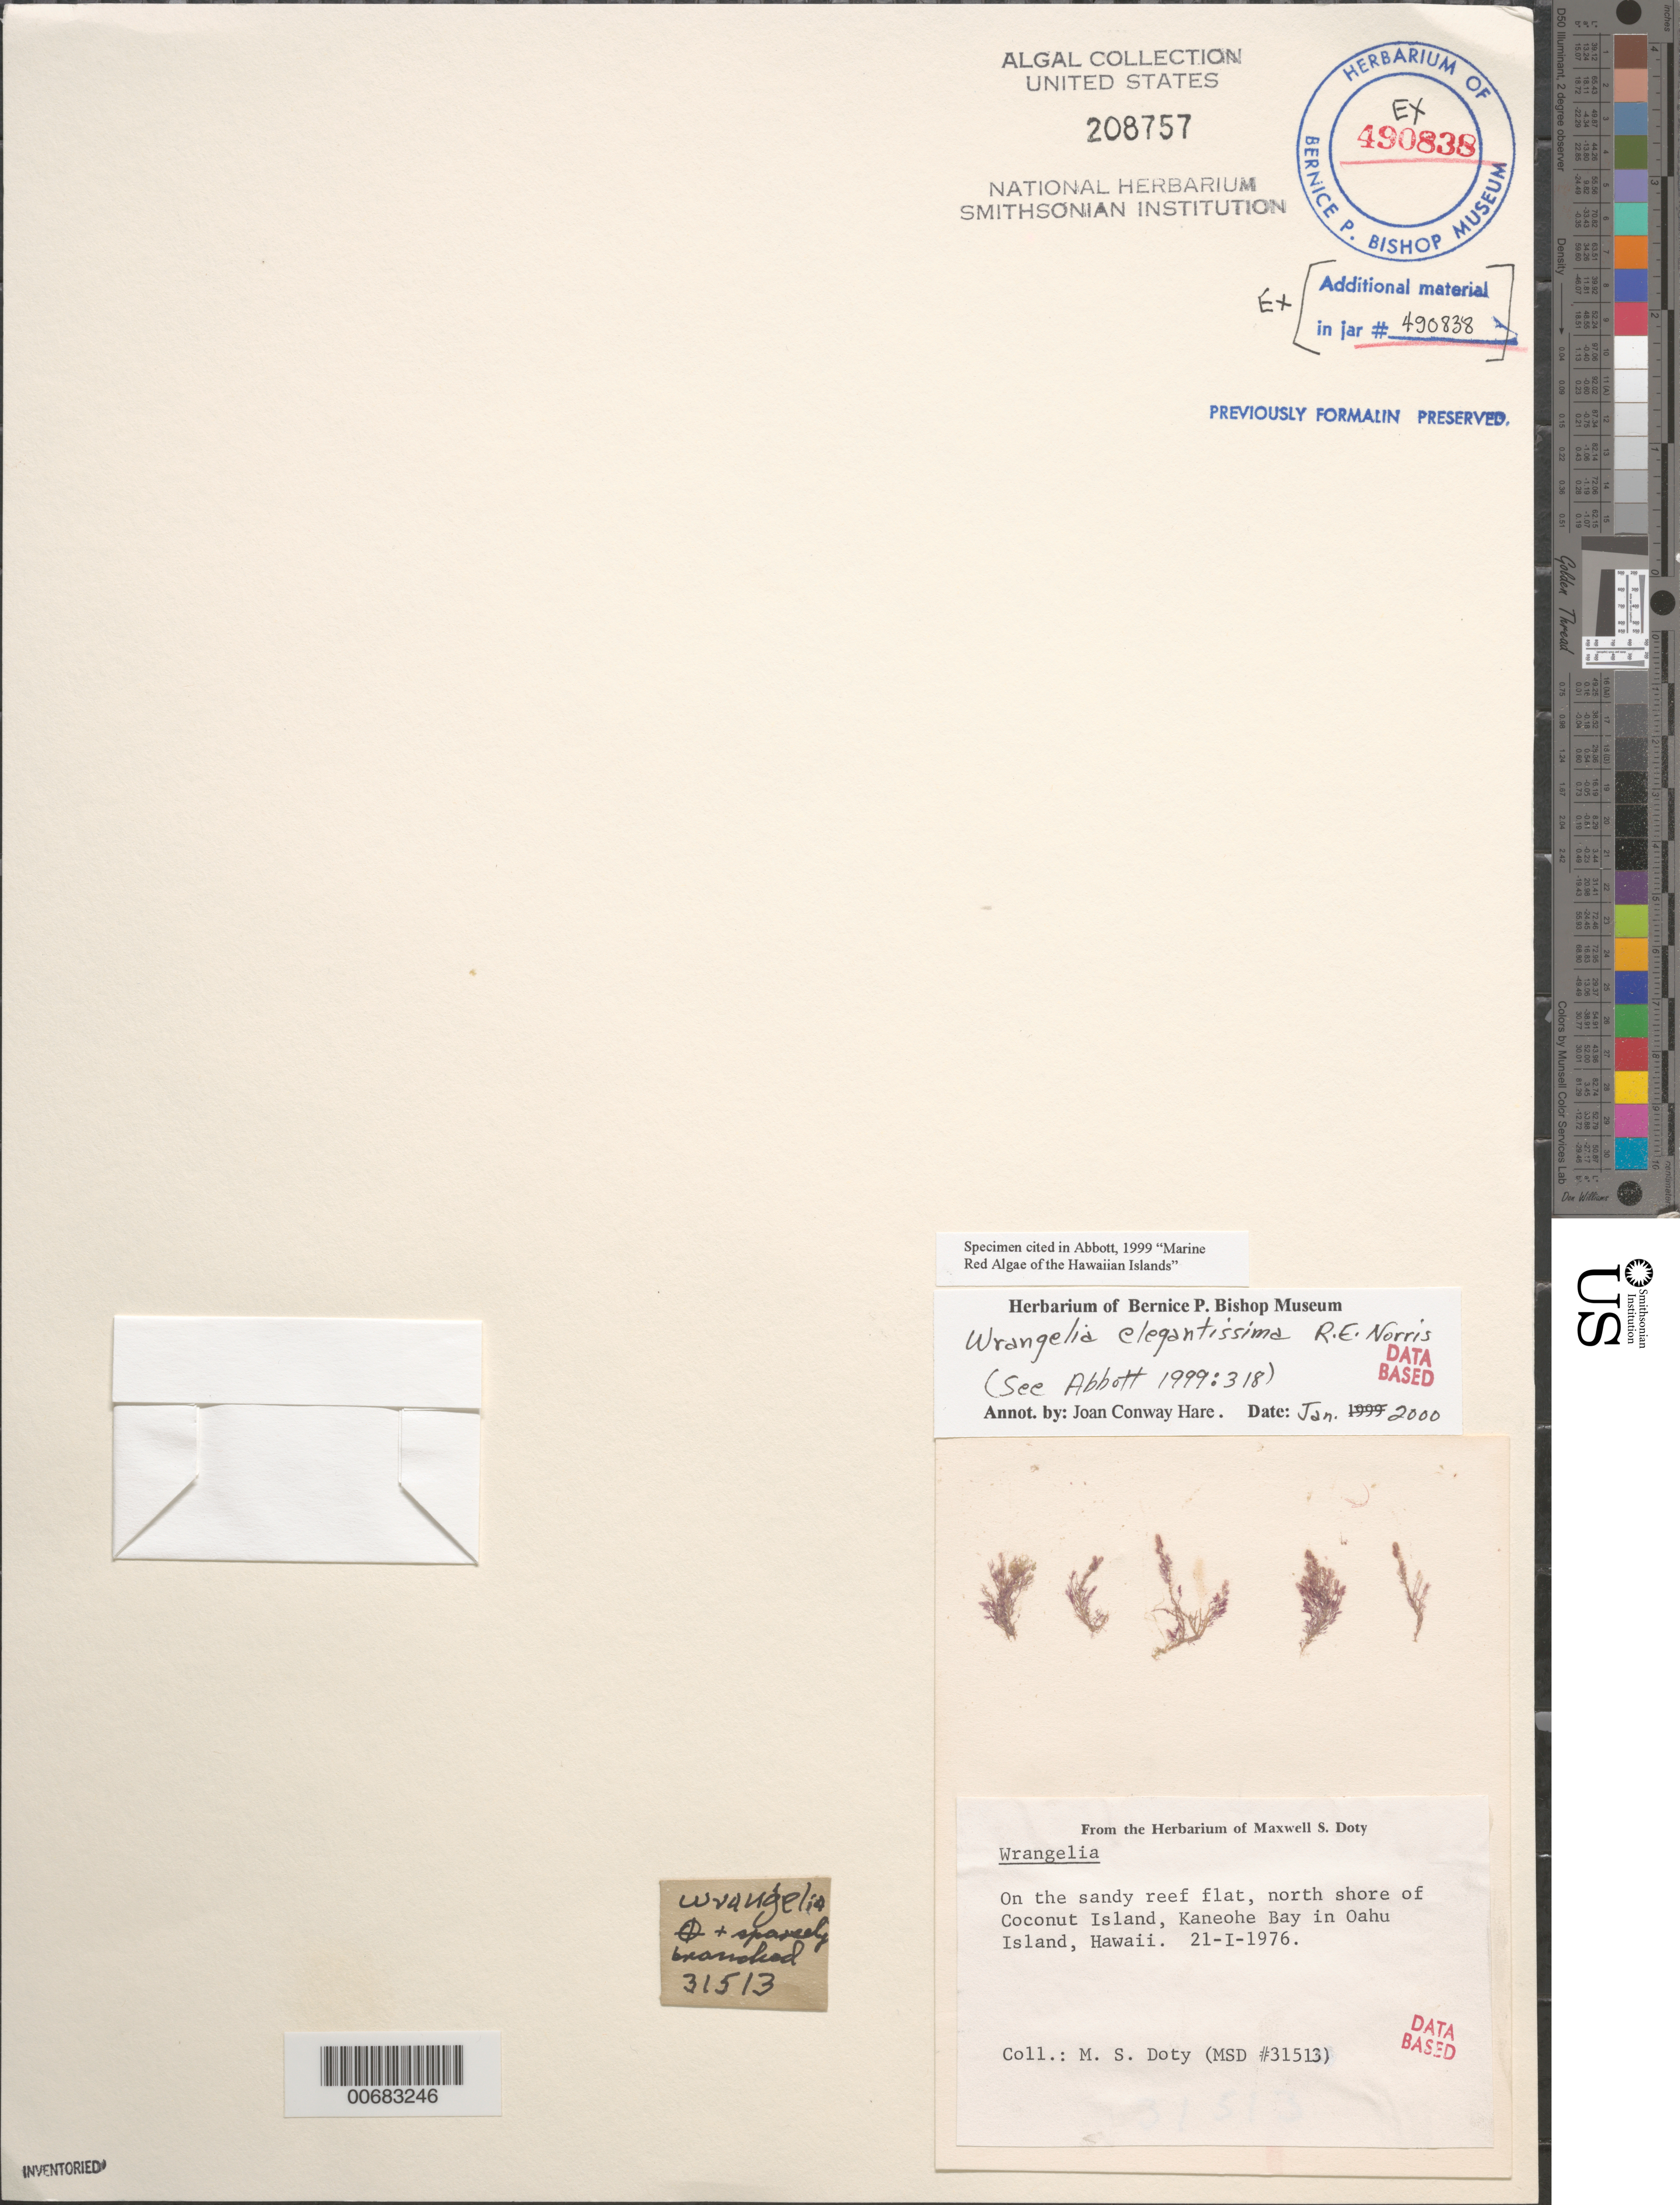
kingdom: Plantae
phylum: Rhodophyta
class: Florideophyceae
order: Ceramiales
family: Wrangeliaceae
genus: Wrangelia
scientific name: Wrangelia elegantissima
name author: R.E. Norris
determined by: Hare, Joan Conway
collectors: M. S. Doty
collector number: MSD 31513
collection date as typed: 21 Jan 1976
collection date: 1976-01-21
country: United States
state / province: Hawaii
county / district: Honolulu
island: Oahu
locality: Coconut Island, Kaneohe Bay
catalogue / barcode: US 208757